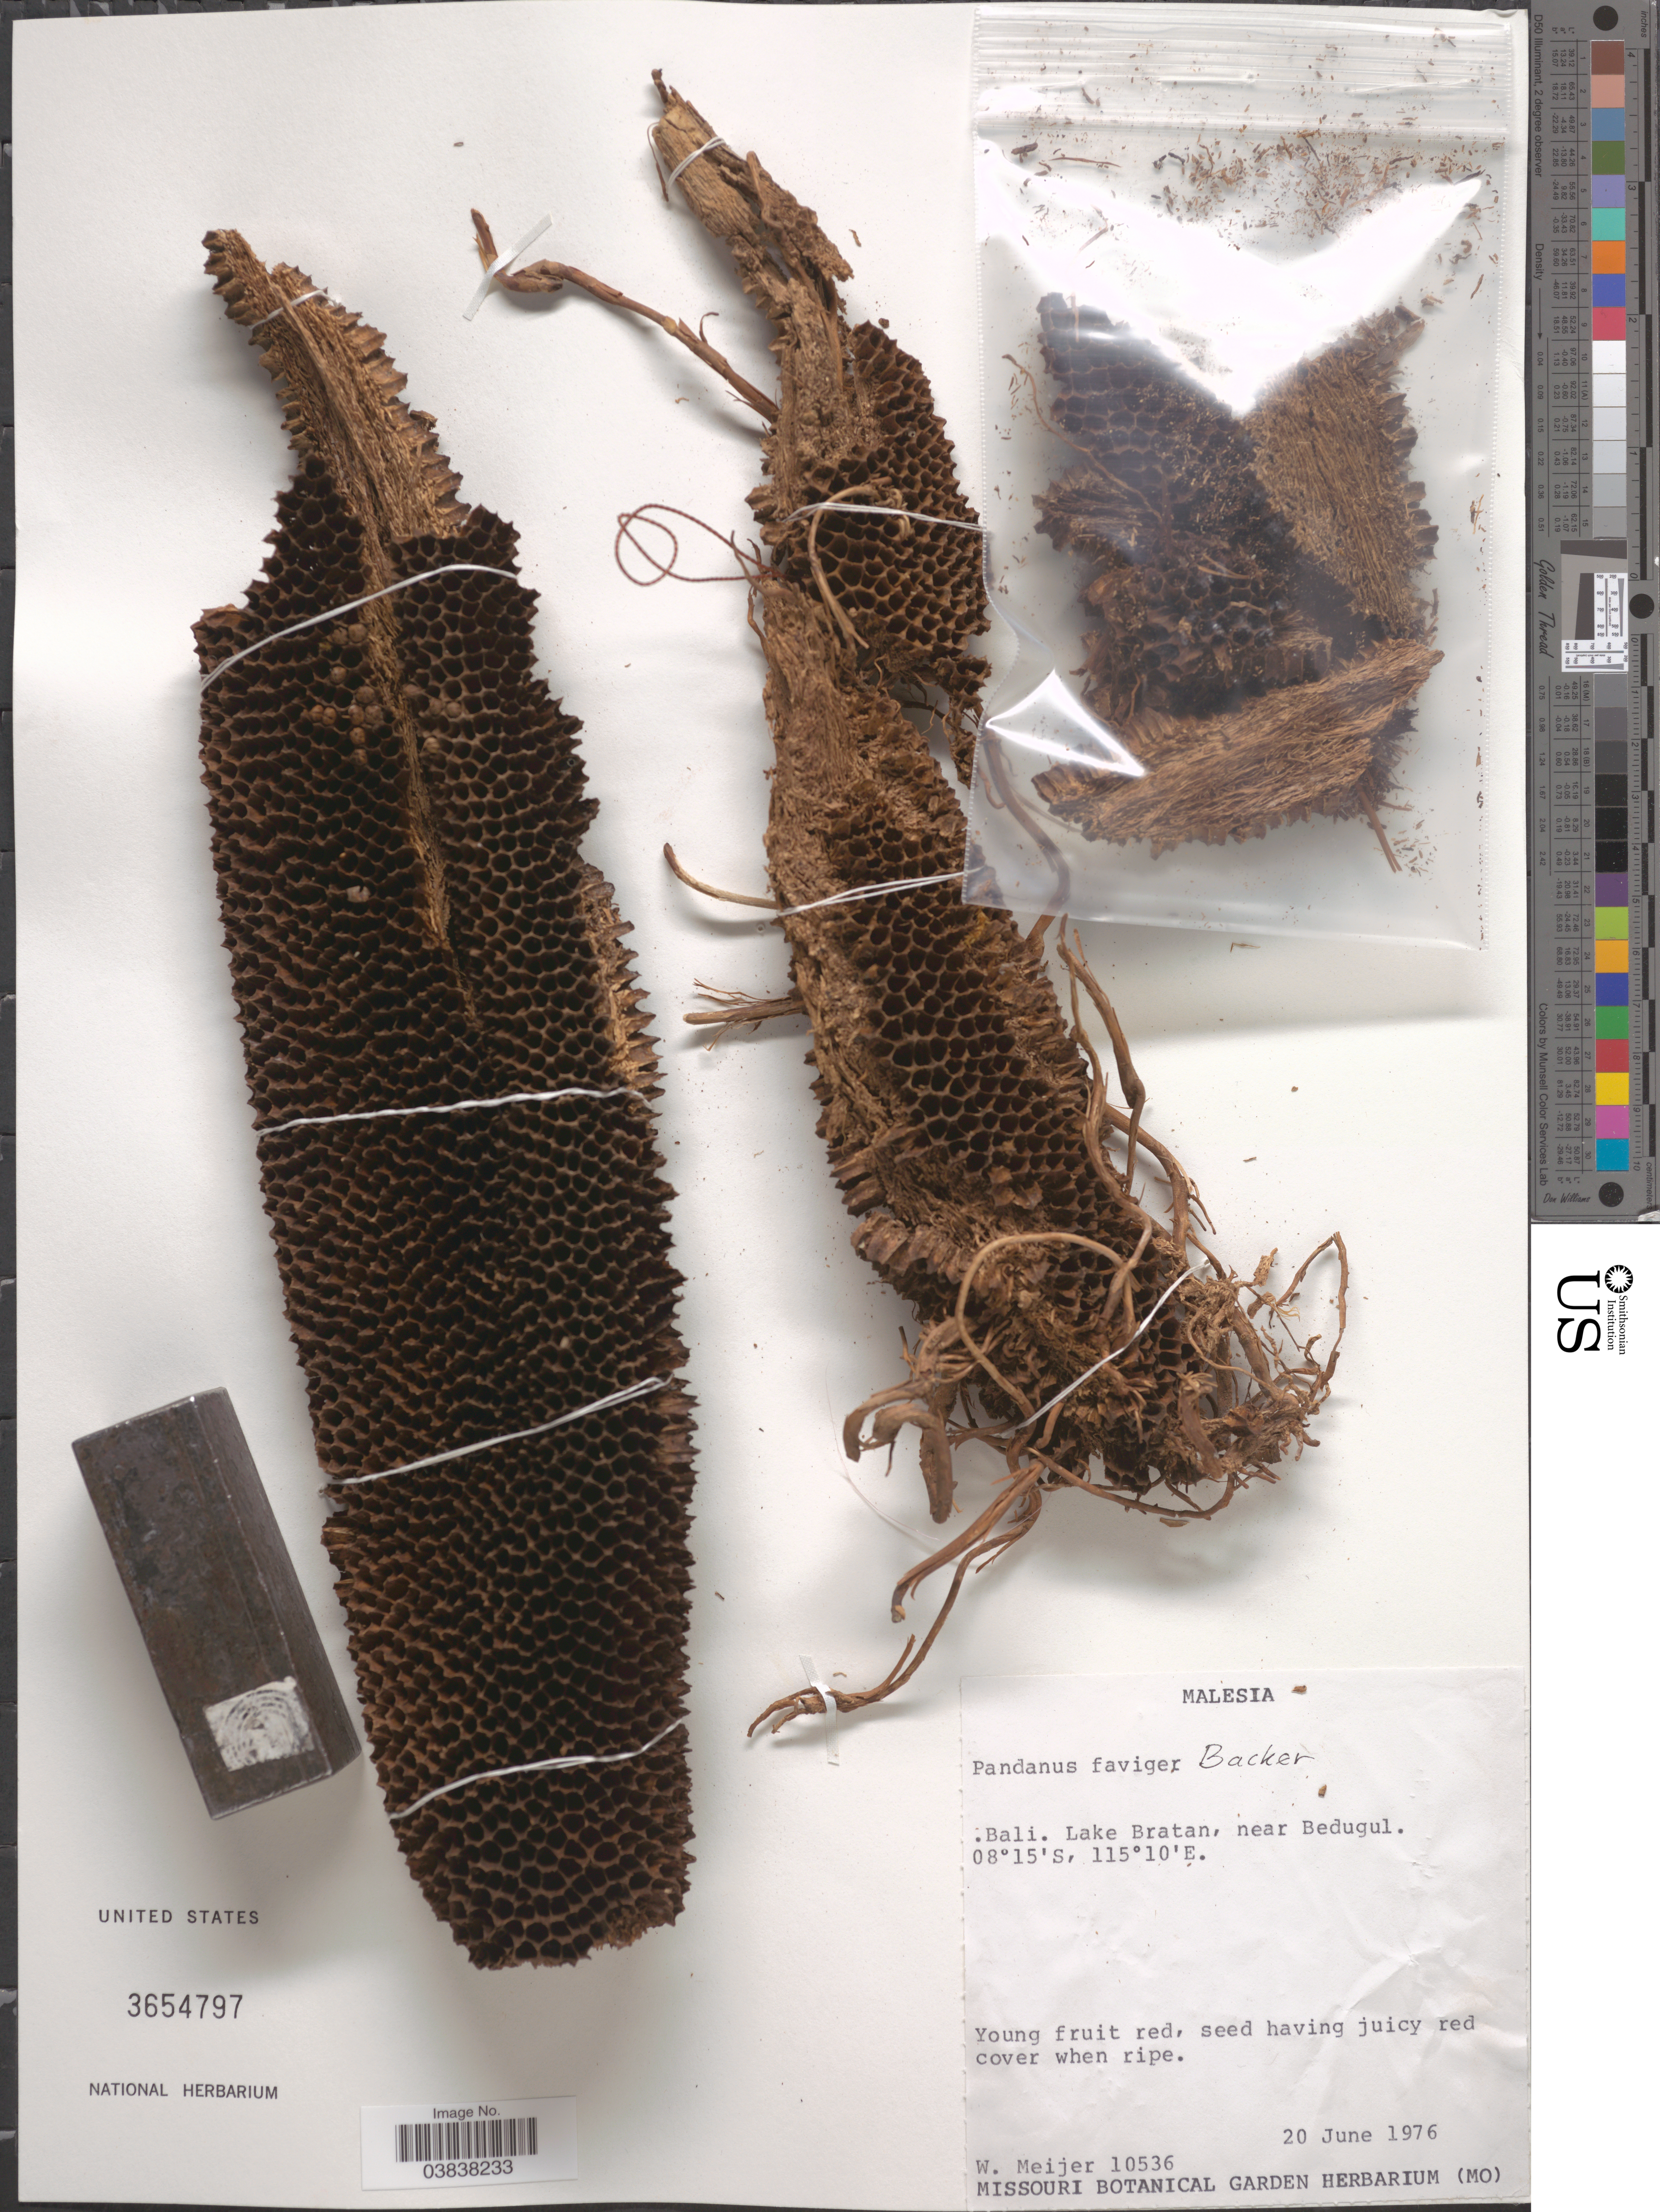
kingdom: Plantae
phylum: Tracheophyta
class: Liliopsida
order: Pandanales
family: Pandanaceae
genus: Pandanus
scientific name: Pandanus faviger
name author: Backer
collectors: W. Meijer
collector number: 10536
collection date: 1976-06-20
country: Indonesia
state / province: Nusa Tenggara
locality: Bali. Lake Bratan, near Bedugul.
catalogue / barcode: US 3654797